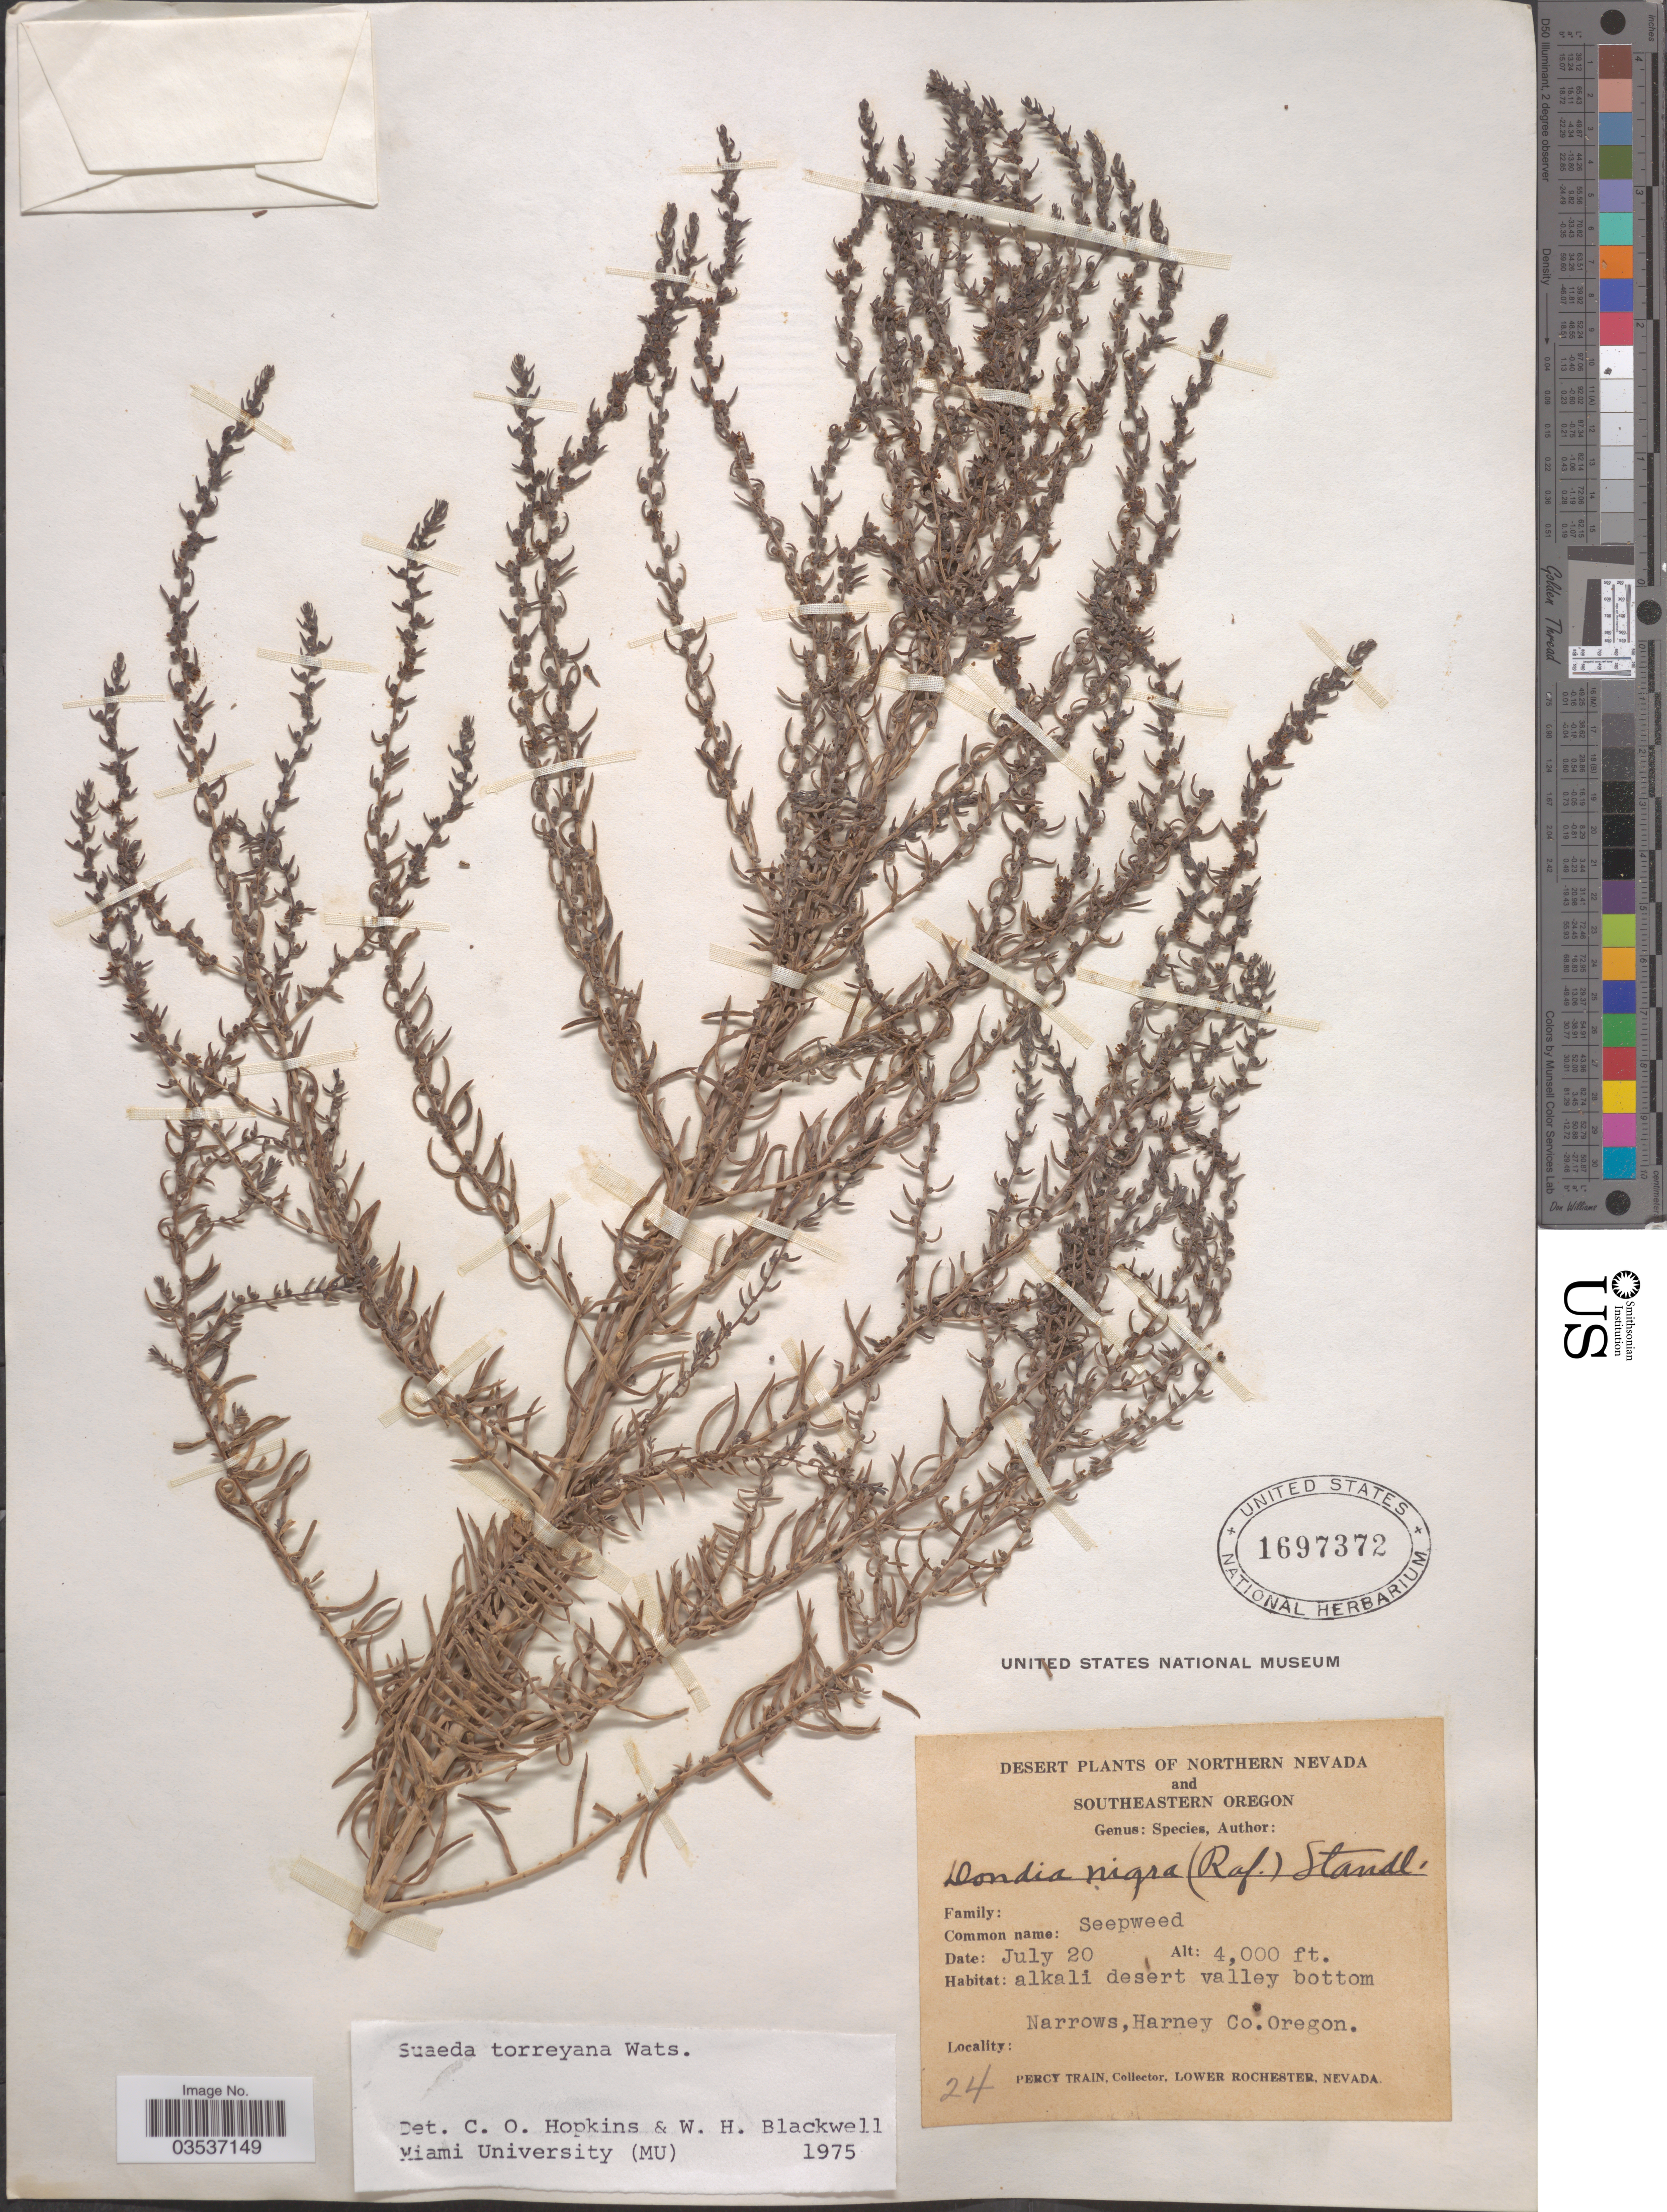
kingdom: Plantae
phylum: Tracheophyta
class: Magnoliopsida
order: Caryophyllales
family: Amaranthaceae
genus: Suaeda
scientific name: Suaeda torreyana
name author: S. Watson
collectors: P. Train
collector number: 24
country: United States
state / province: Oregon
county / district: Harney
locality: Desert of Southeastern Oregon. Narrows, Harney Co.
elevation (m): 1219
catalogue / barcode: US 1697372